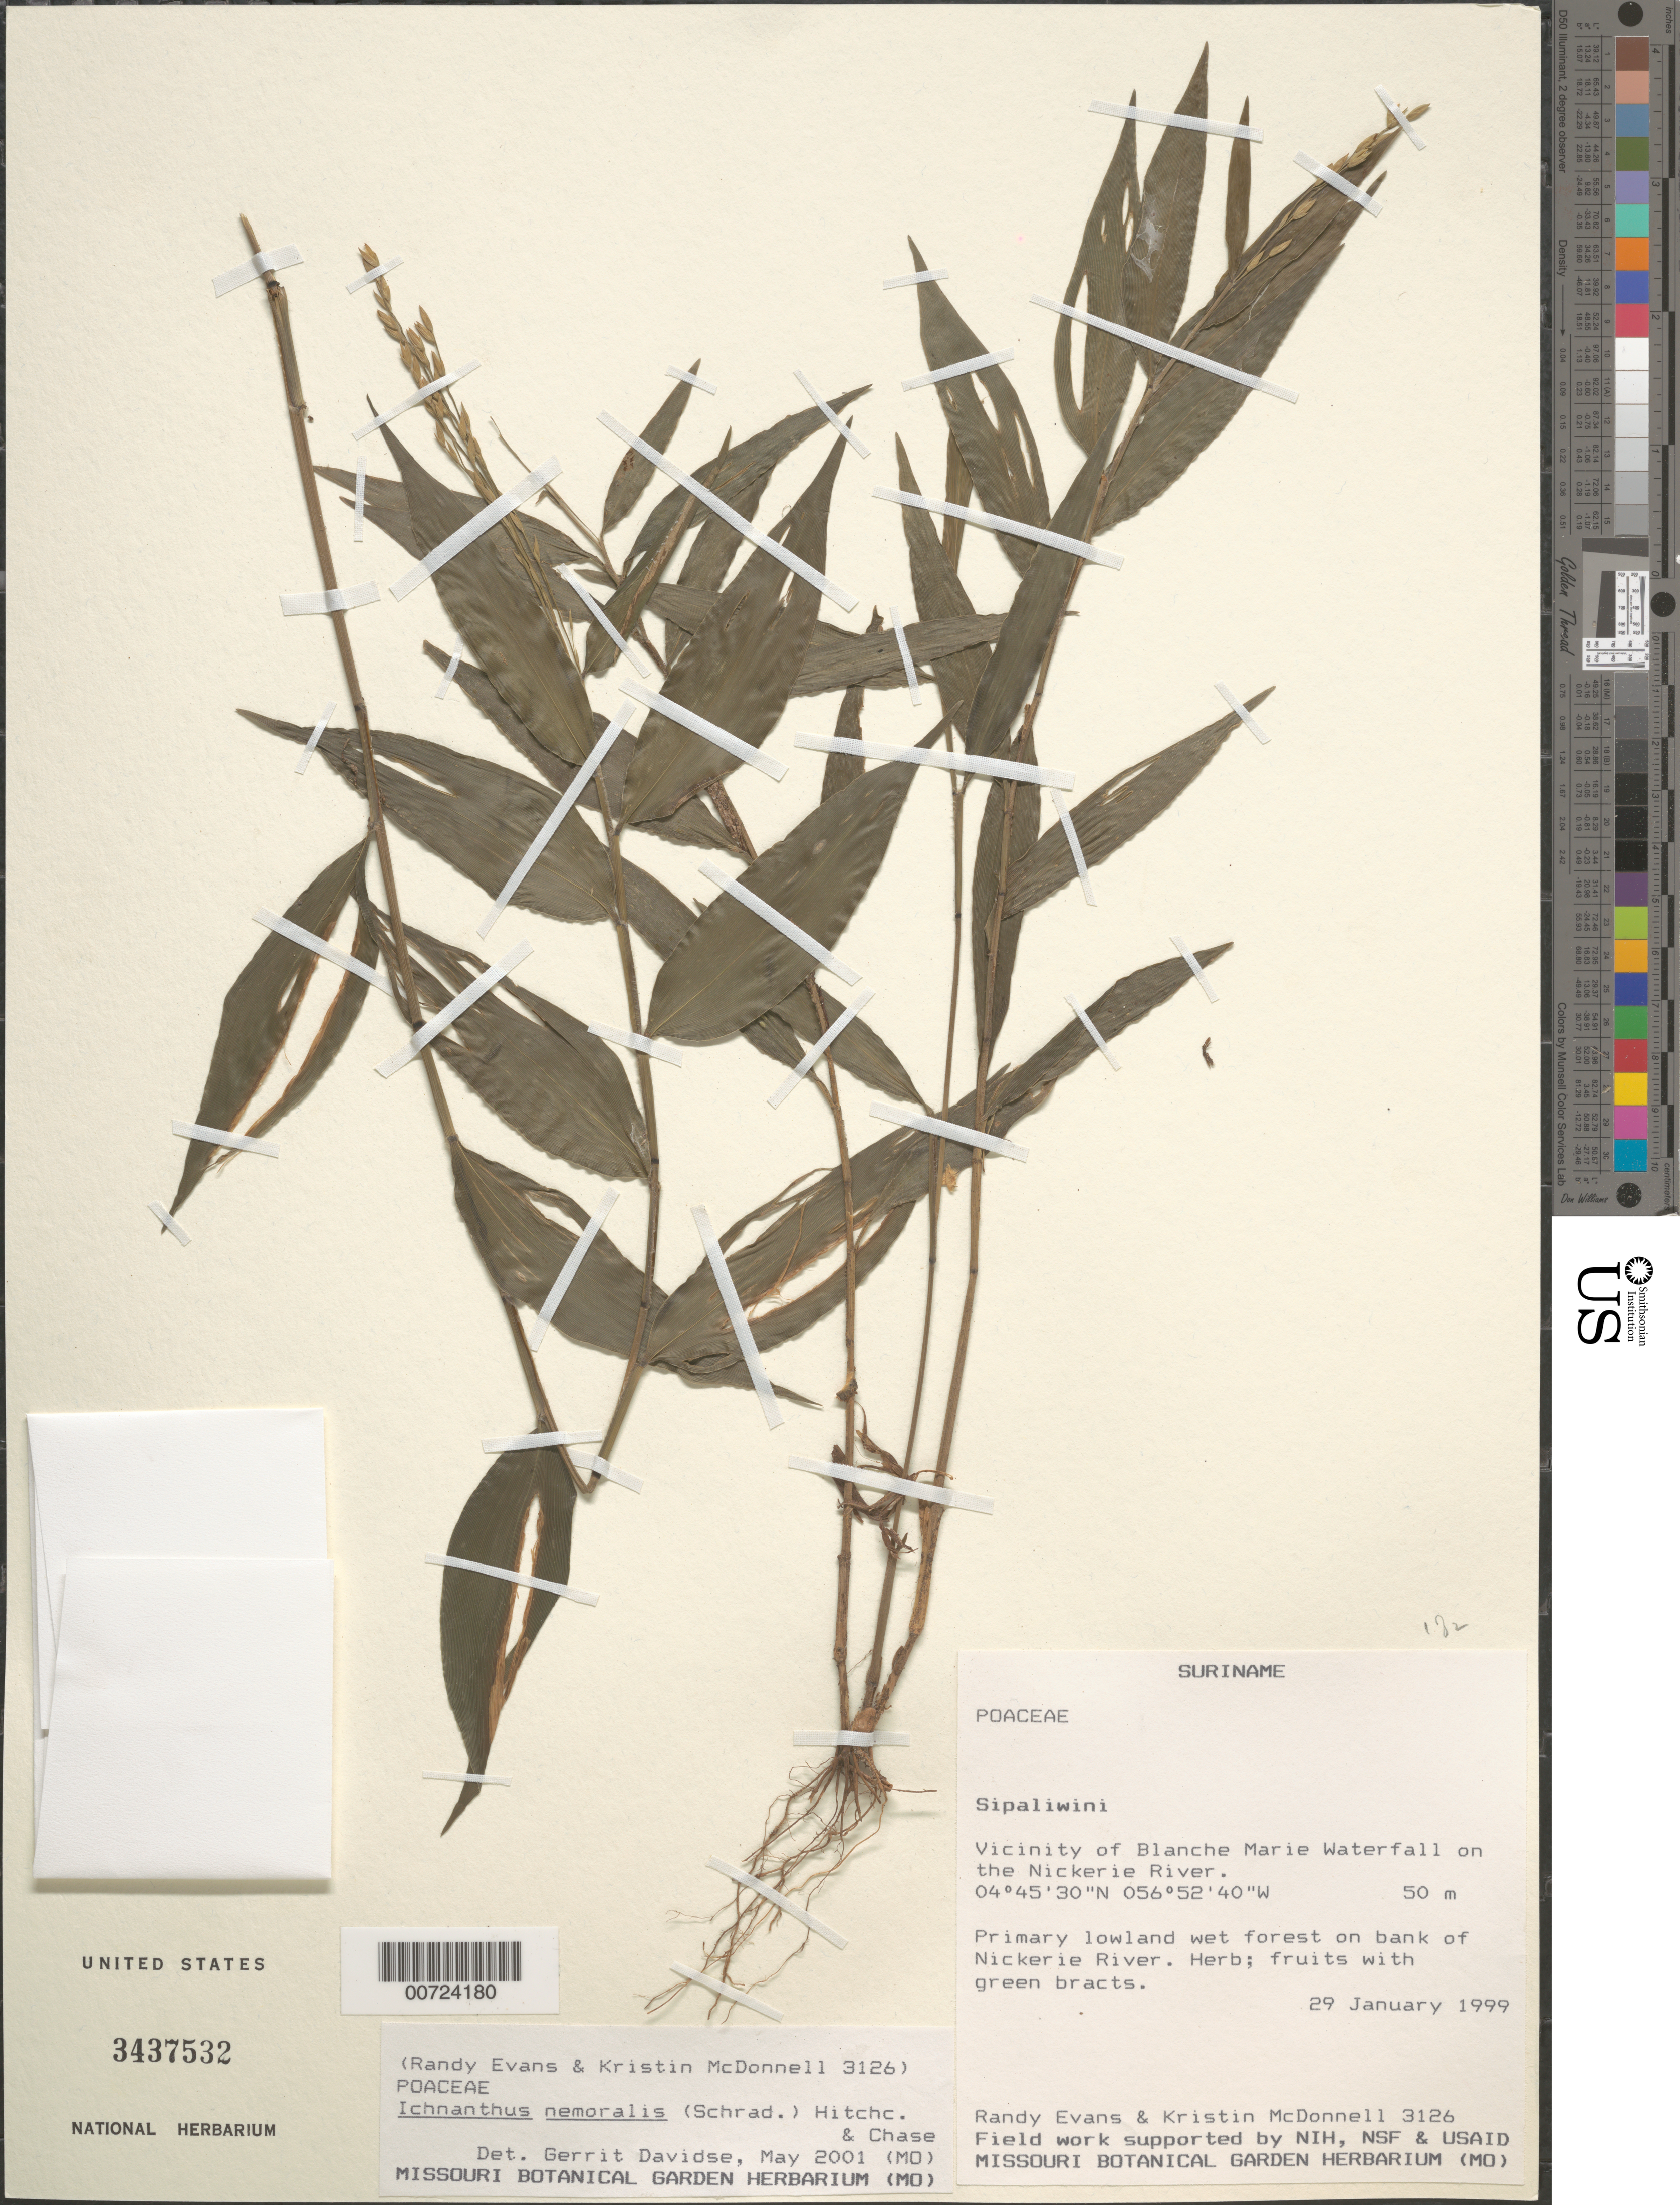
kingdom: Plantae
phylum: Tracheophyta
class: Liliopsida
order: Poales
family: Poaceae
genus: Ichnanthus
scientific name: Ichnanthus nemoralis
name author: (Schrad.) Hitchc. & Chase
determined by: Davidse, Gerrit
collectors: R. Evans & K. McDonnell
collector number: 3126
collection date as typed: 29-Jan-99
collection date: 1999-01-29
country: Suriname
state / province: Sipaliwini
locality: Blanche Marie Waterfall, vic., on Nickerie R.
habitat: Primary lowland wet forest on riverbank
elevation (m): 50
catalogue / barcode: US 3437532